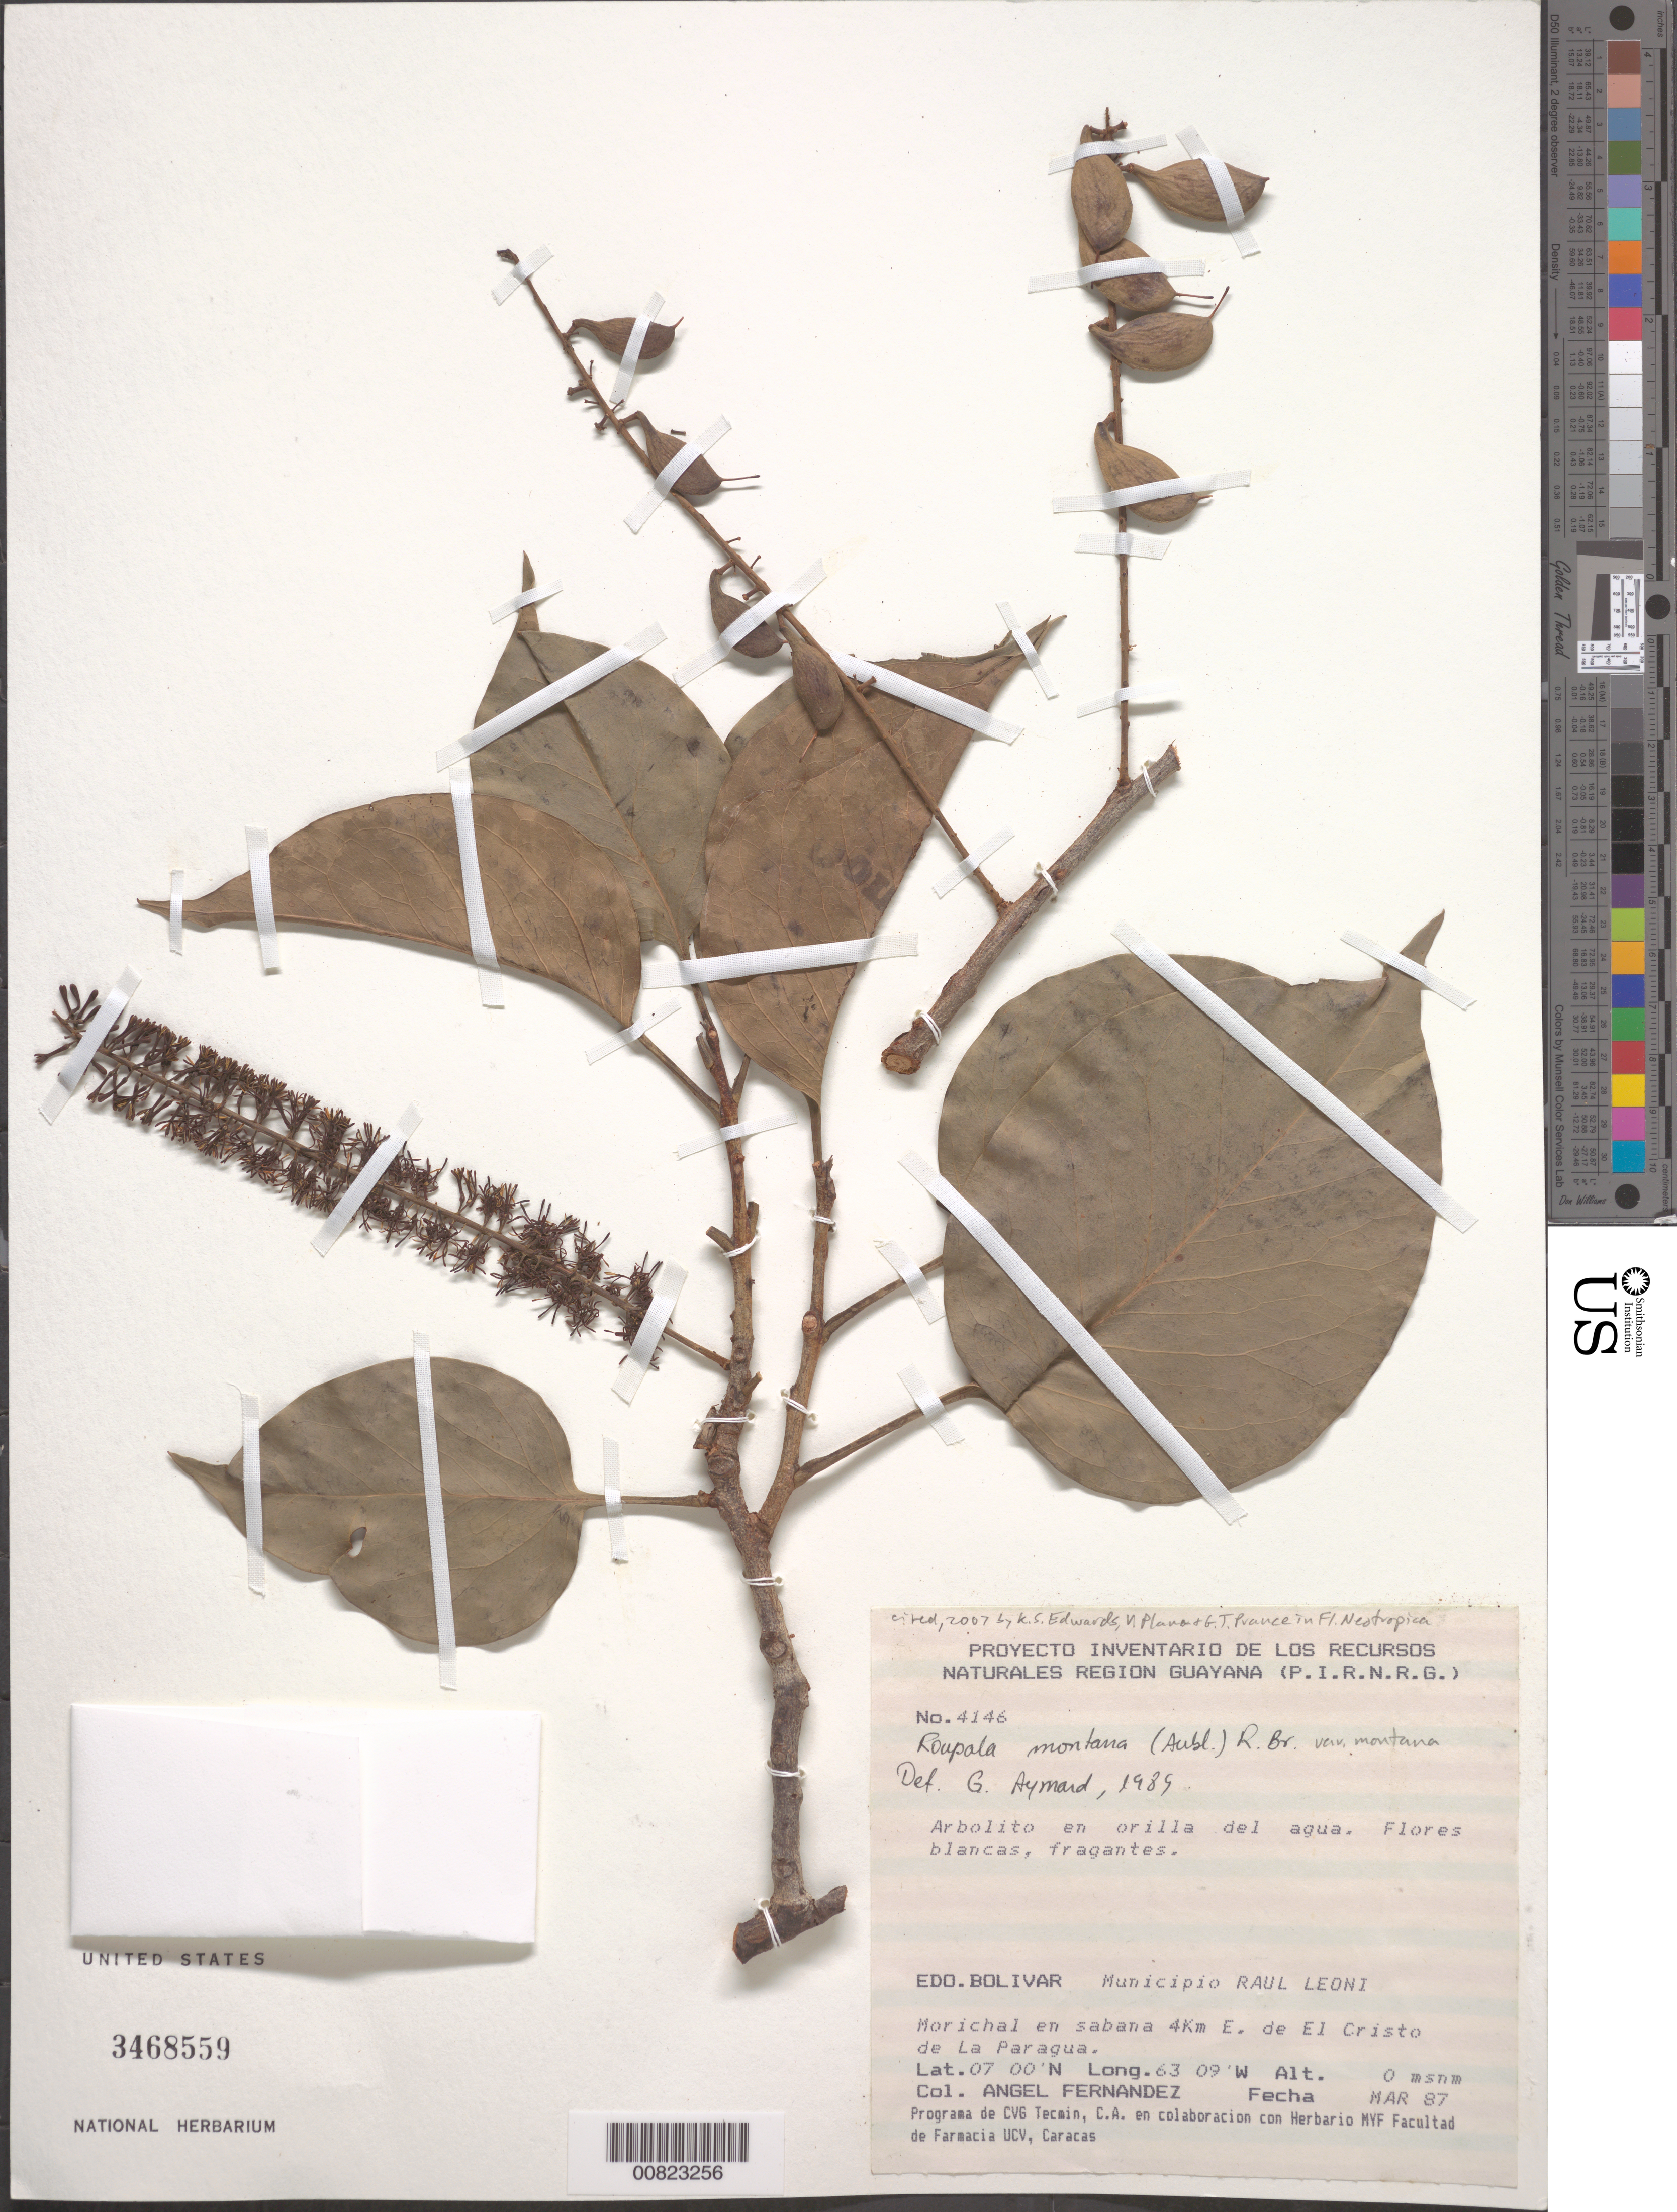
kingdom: Plantae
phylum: Tracheophyta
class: Magnoliopsida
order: Proteales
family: Proteaceae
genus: Roupala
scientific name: Roupala montana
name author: Aubl.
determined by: Aymard C., G. A., (PORT), Univ. Nac. Exp. de los Llanos Ezequiel Zamora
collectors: A. Fernández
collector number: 4146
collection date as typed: Mar-87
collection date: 1987-03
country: Venezuela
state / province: Bolívar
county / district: Angostura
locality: Mun. Raúl Leoni [=Angostura], 4 km E de El Cristo de La Paragua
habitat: Moricahl en sabana; orilla del agua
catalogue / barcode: US 3468559